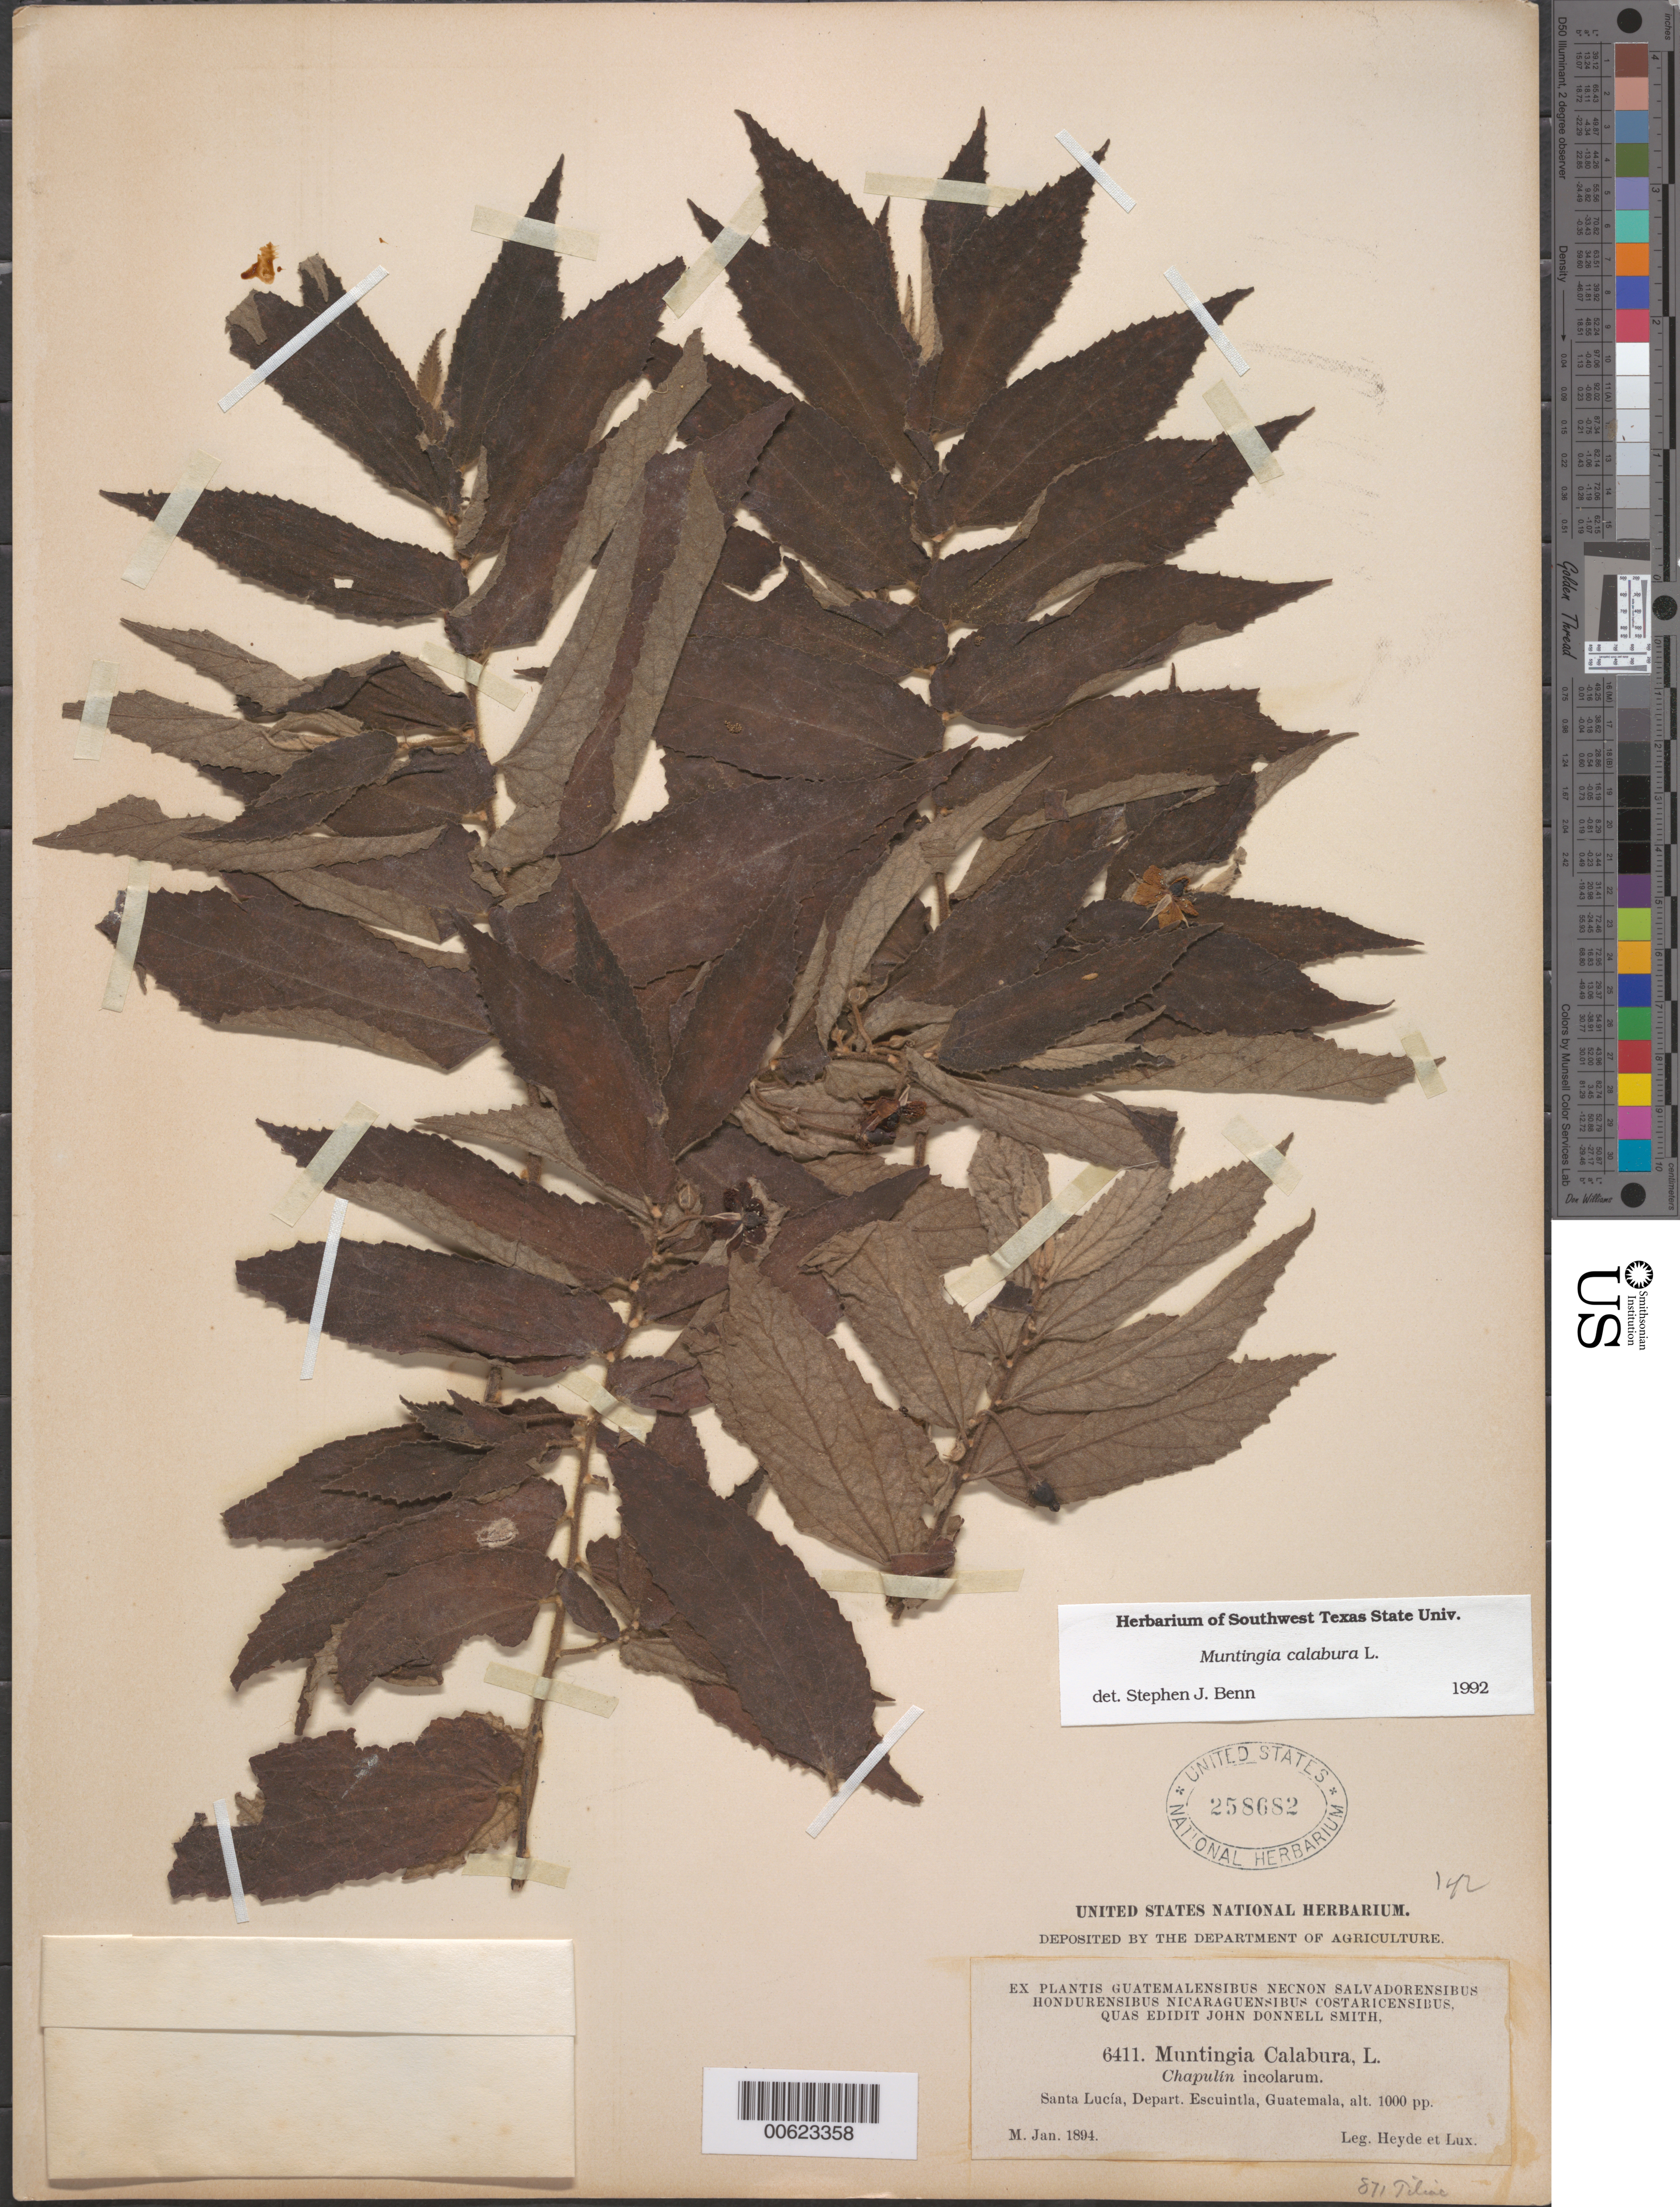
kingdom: Plantae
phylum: Tracheophyta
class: Magnoliopsida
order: Malvales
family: Muntingiaceae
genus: Muntingia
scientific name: Muntingia calabura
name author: L.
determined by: Benn, S. J.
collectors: E. T. Heyde & E. Lux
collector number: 6411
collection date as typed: Jan 1894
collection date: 1894-01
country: Guatemala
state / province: Escuintla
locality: Santa Lucía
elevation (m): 305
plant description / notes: Common name: Chapulin incolarum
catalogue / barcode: US 258682